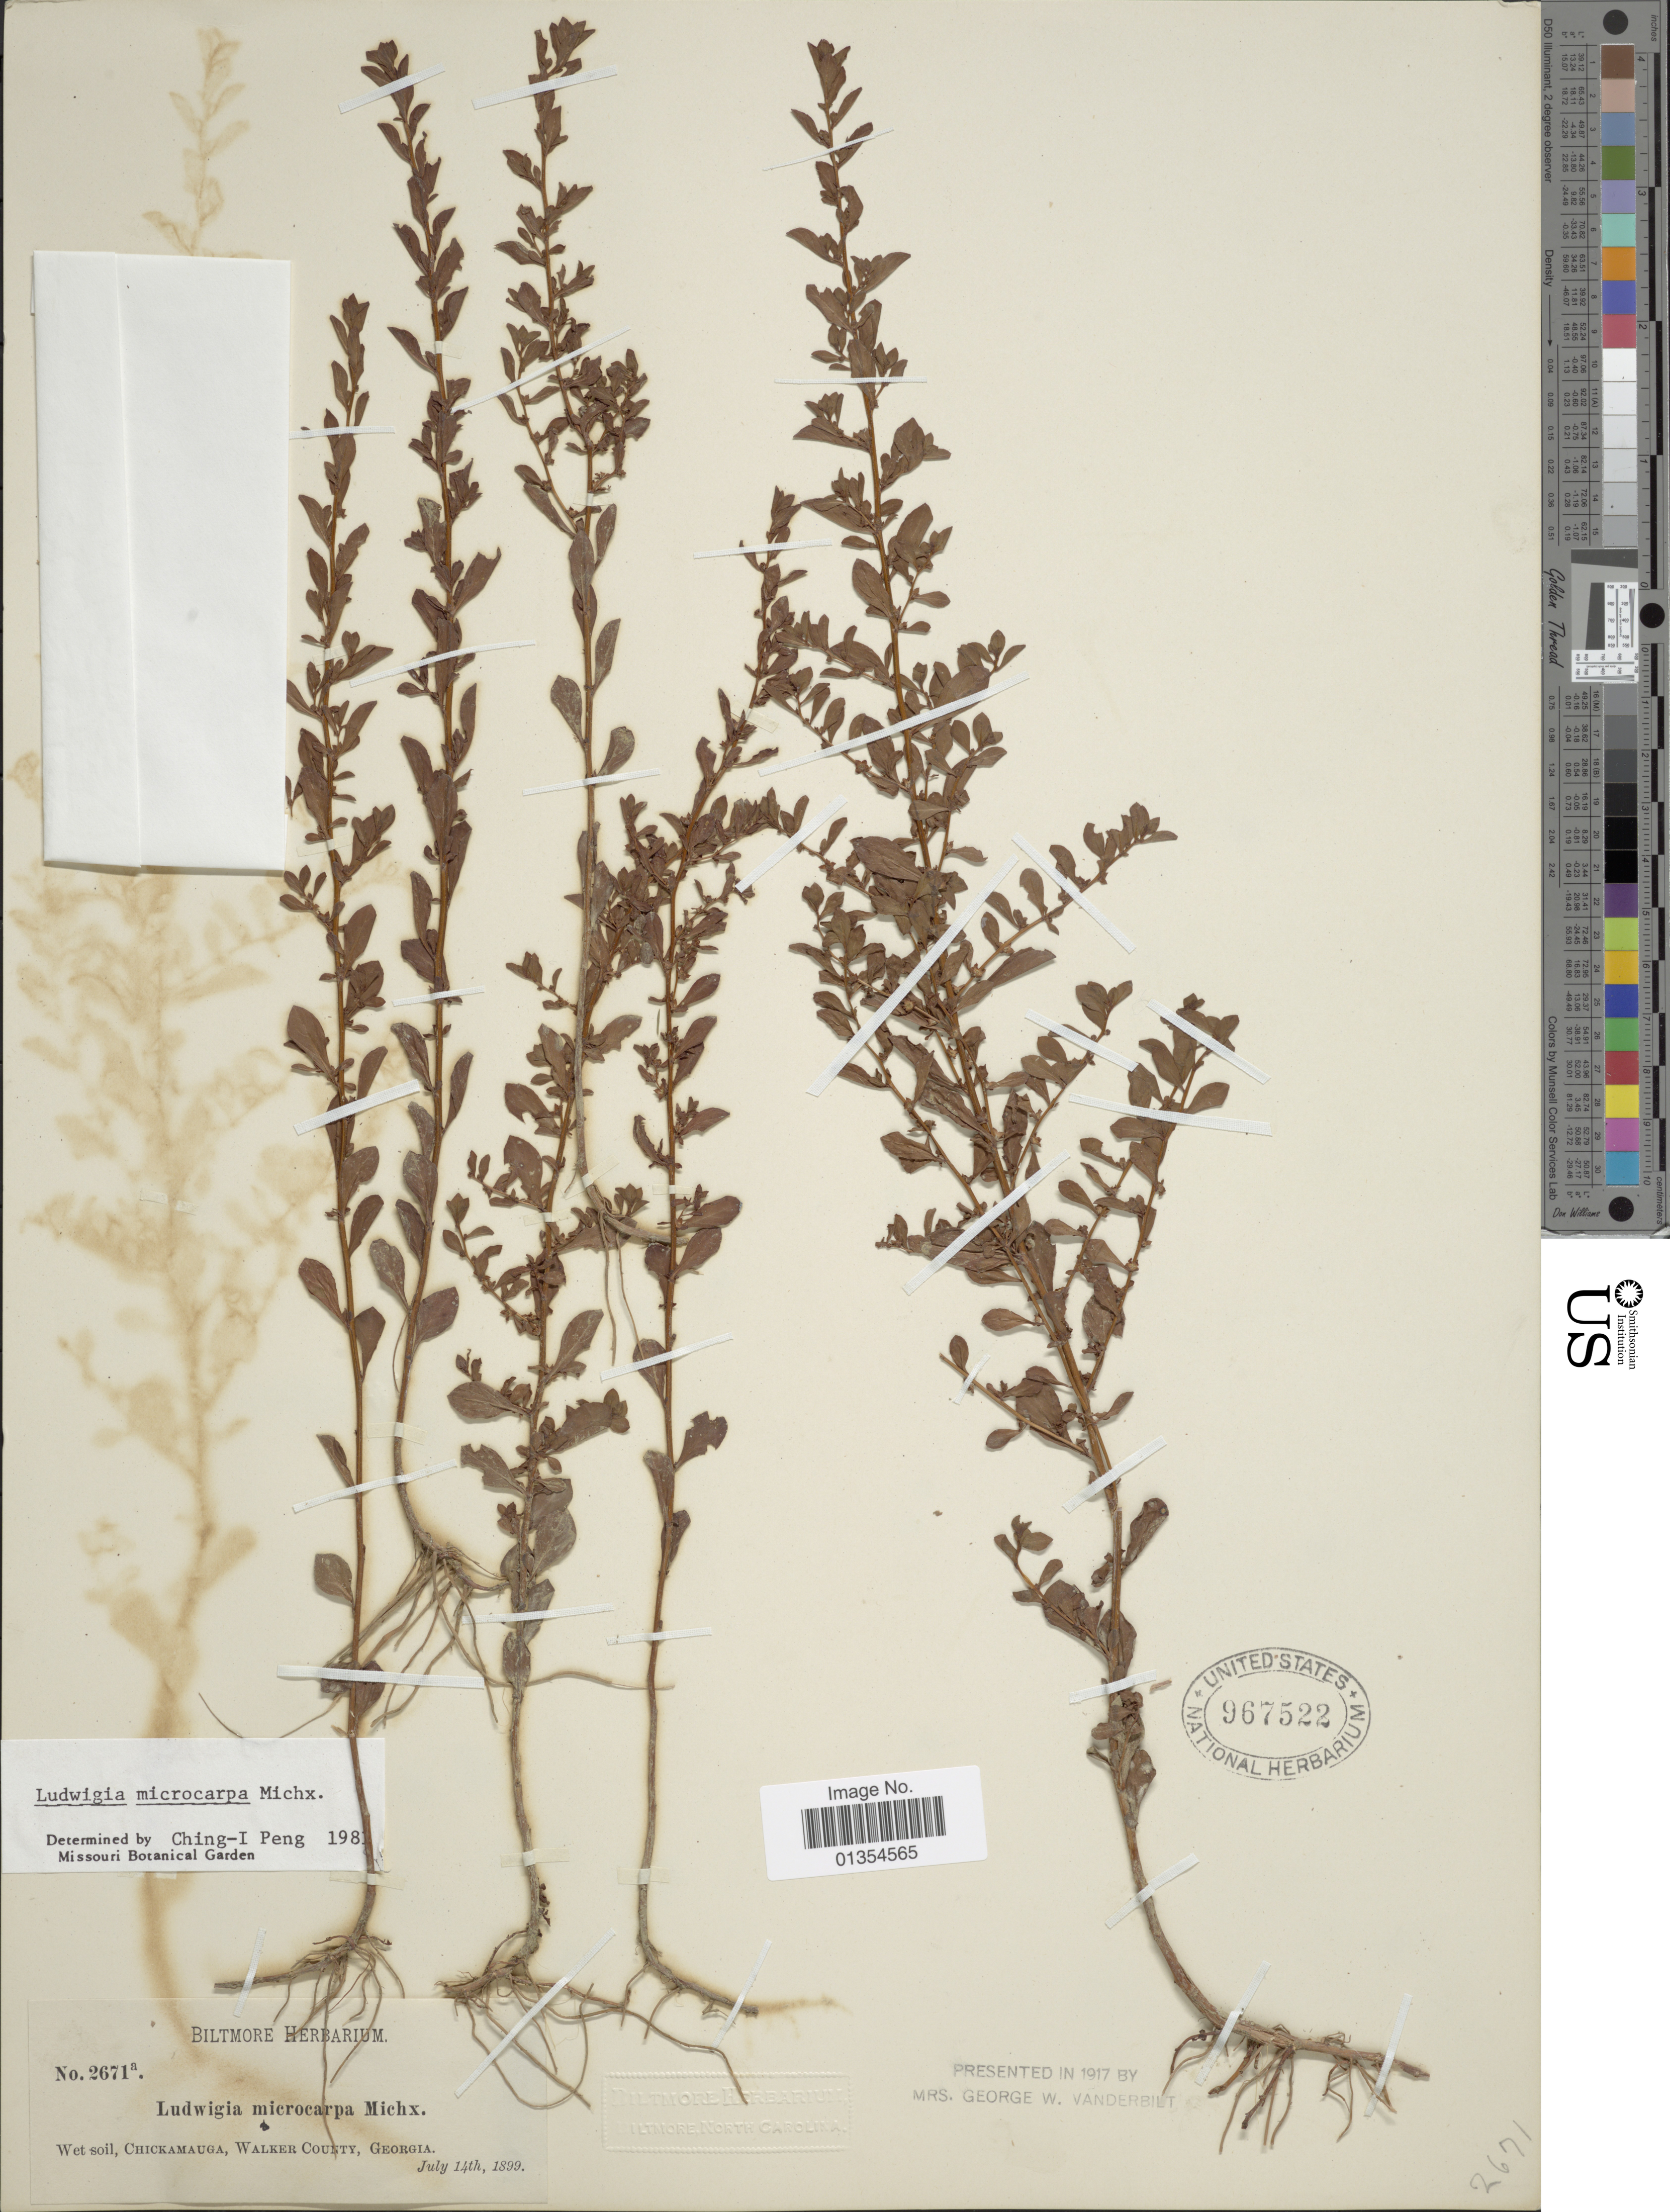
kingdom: Plantae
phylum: Tracheophyta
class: Magnoliopsida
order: Myrtales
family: Onagraceae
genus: Ludwigia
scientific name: Ludwigia microcarpa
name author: Michx.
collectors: ex herb. Biltmore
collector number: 2671a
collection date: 1899-07-14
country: United States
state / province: Georgia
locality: Chickamauga, Walker County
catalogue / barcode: US 967522